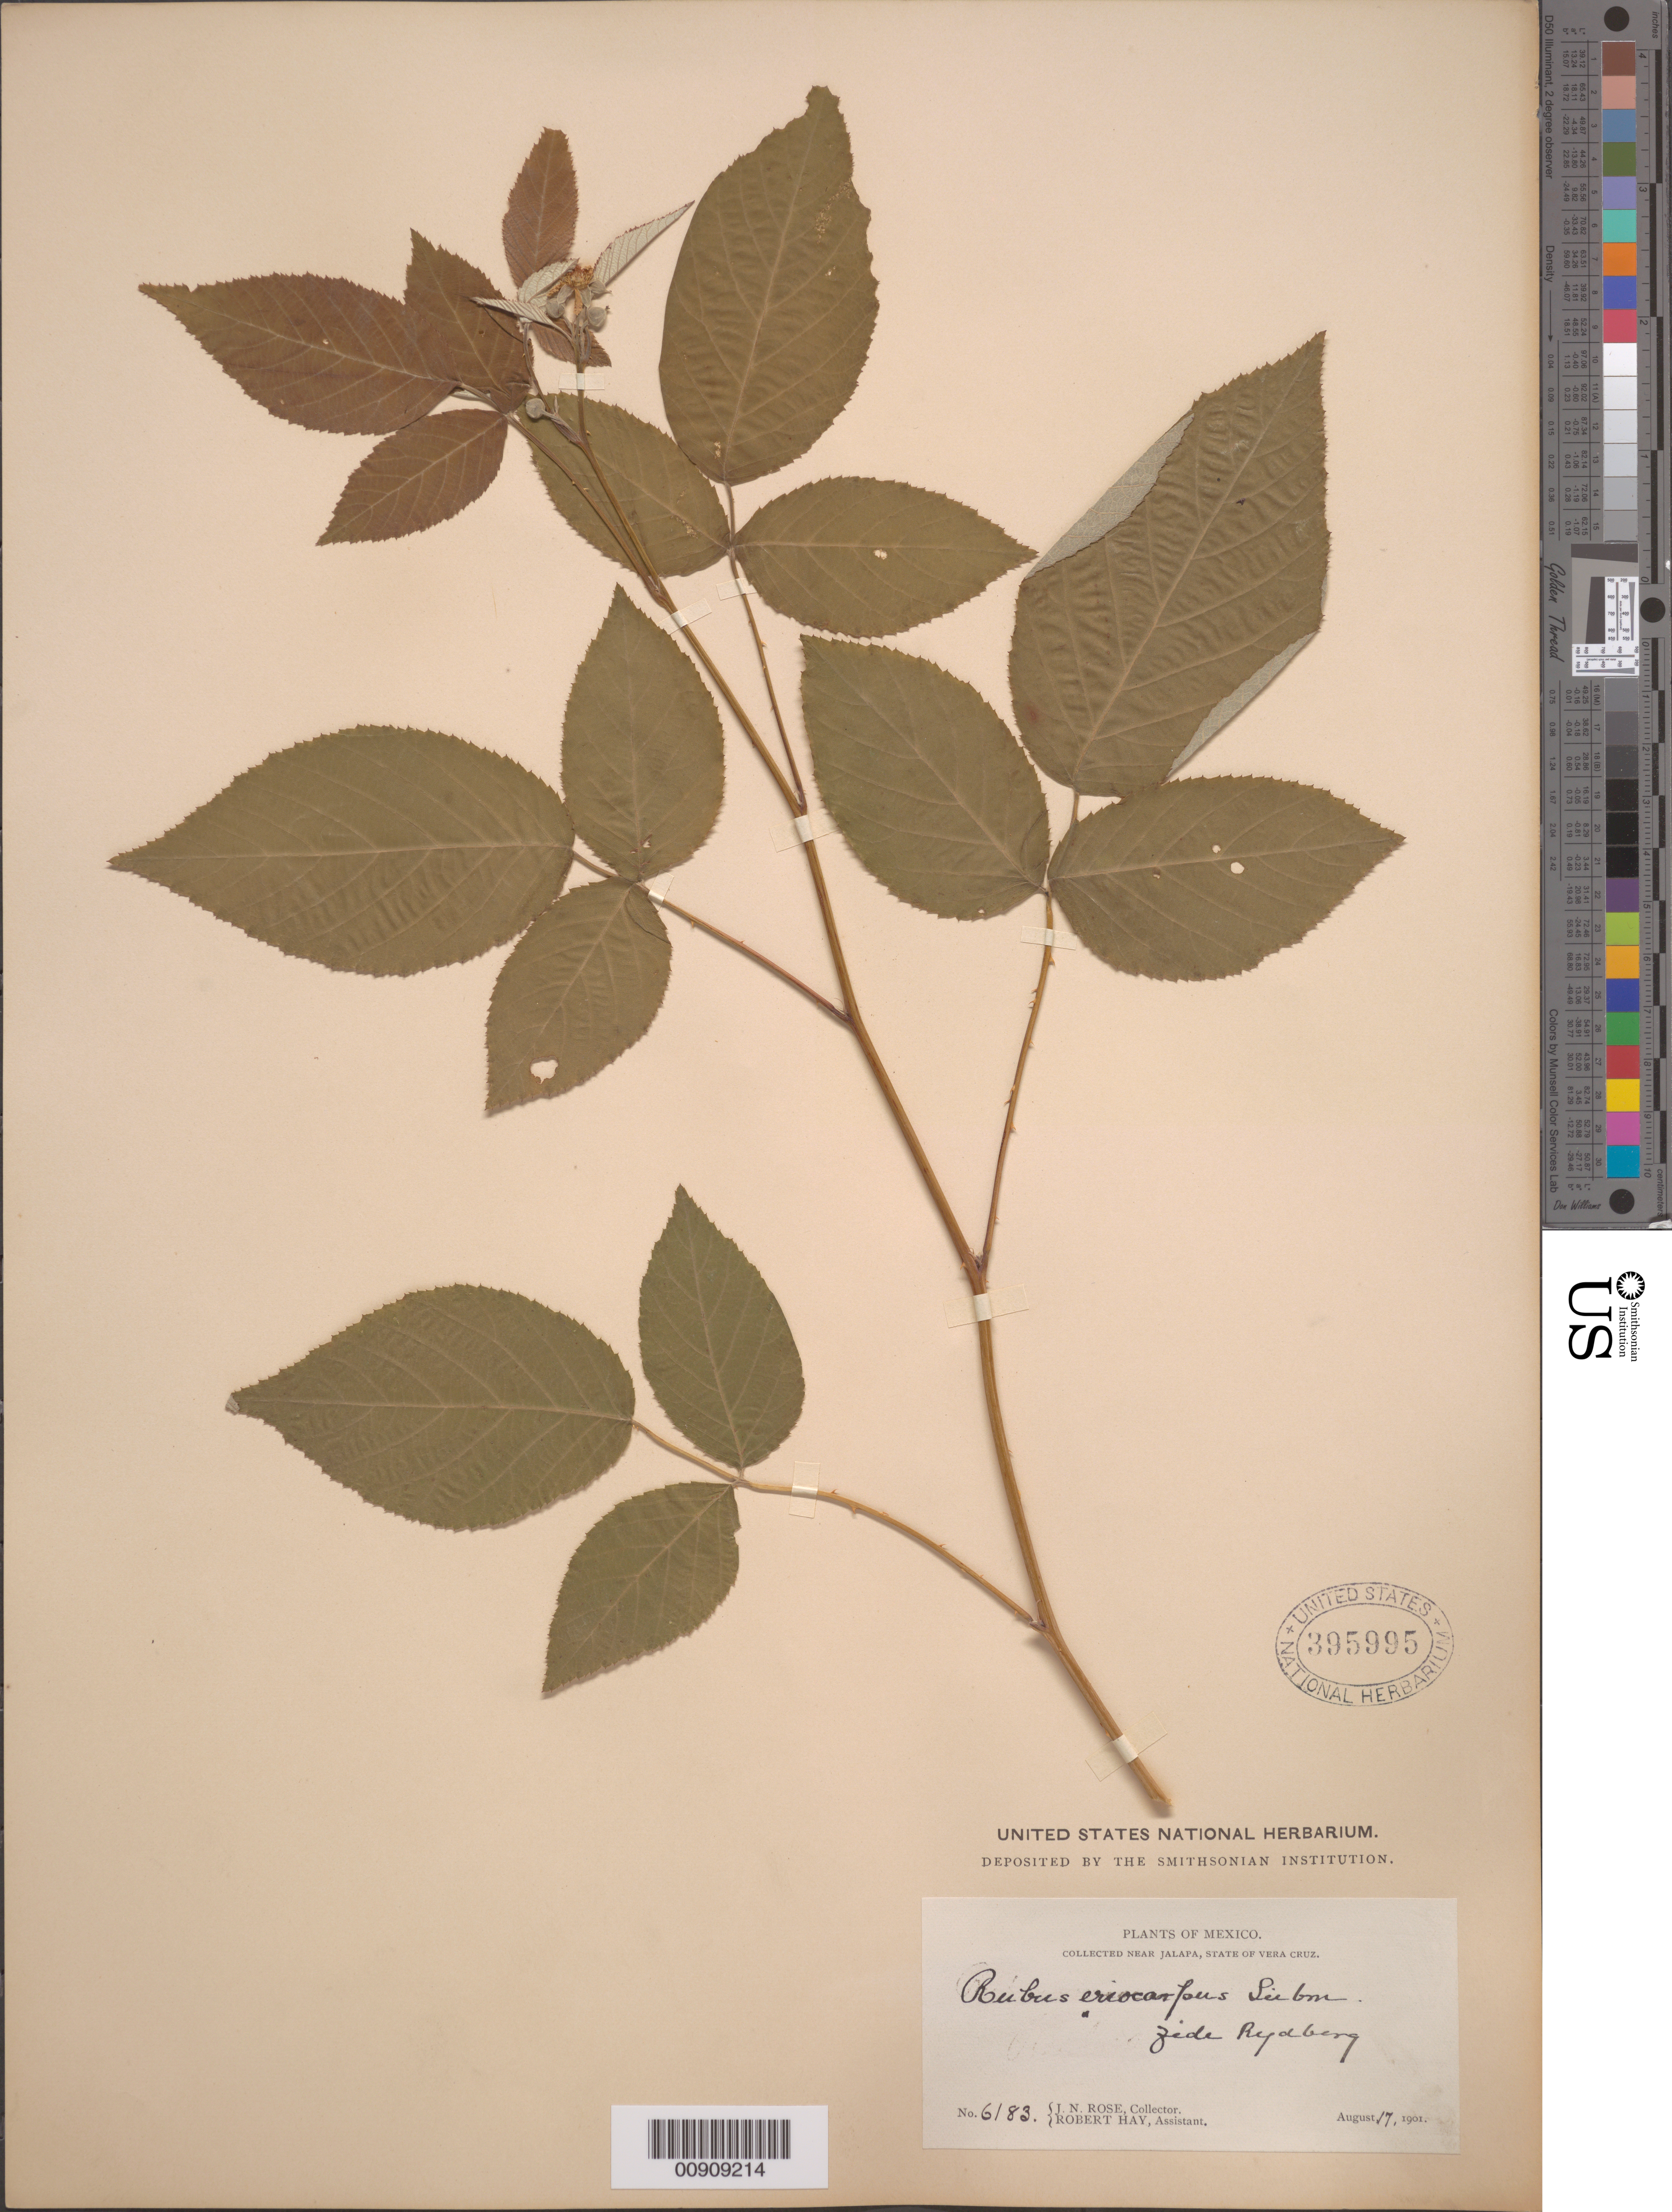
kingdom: Plantae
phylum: Tracheophyta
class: Magnoliopsida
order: Rosales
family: Rosaceae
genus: Rubus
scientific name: Rubus eriocarpus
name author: Liebm.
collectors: J. N. Rose & R. Hay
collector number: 6183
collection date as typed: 17 Aug 1901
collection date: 1901-08-17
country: Mexico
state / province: Veracruz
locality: Near Jalapa, State of Veracruz.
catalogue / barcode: US 395995